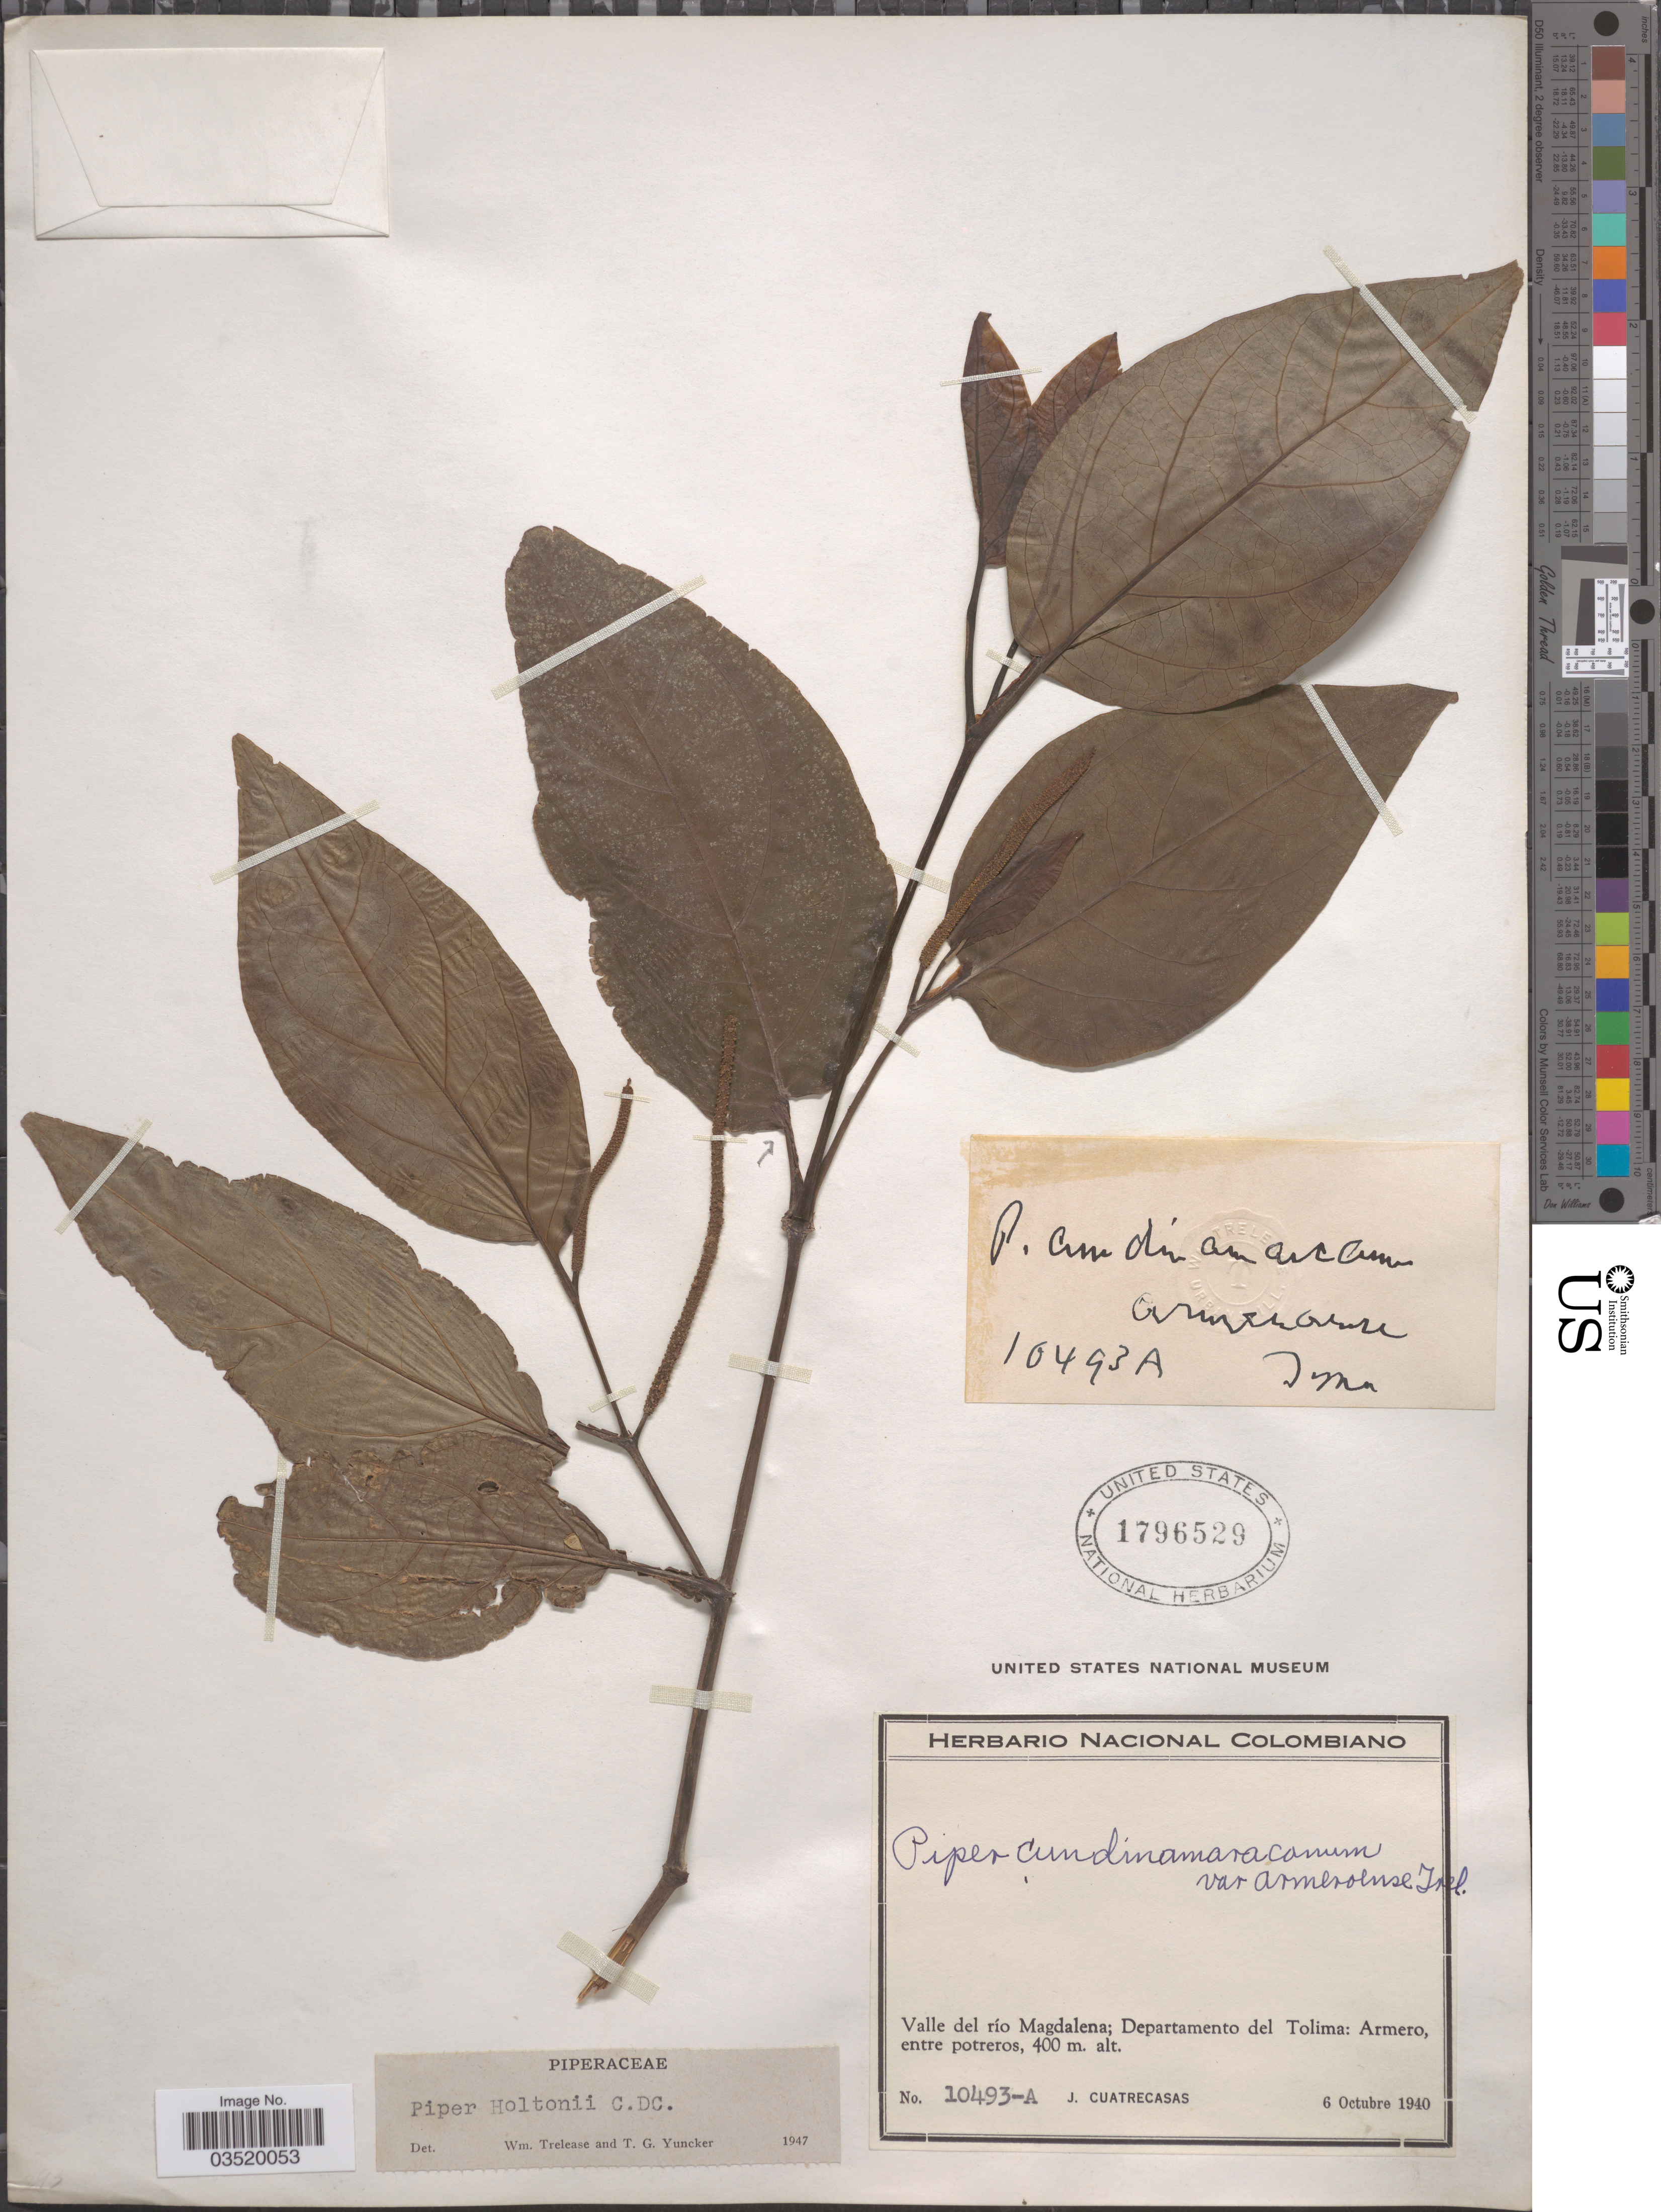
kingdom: Plantae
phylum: Tracheophyta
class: Magnoliopsida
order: Piperales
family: Piperaceae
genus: Piper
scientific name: Piper holtonii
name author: Trel.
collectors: J. Cuatrecasas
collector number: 10493A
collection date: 1940-10-06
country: Colombia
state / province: Tolima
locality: Valle del río Magdalena; Departamento del Tolima: Armero, entre potreros.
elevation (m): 400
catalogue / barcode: US 1796529